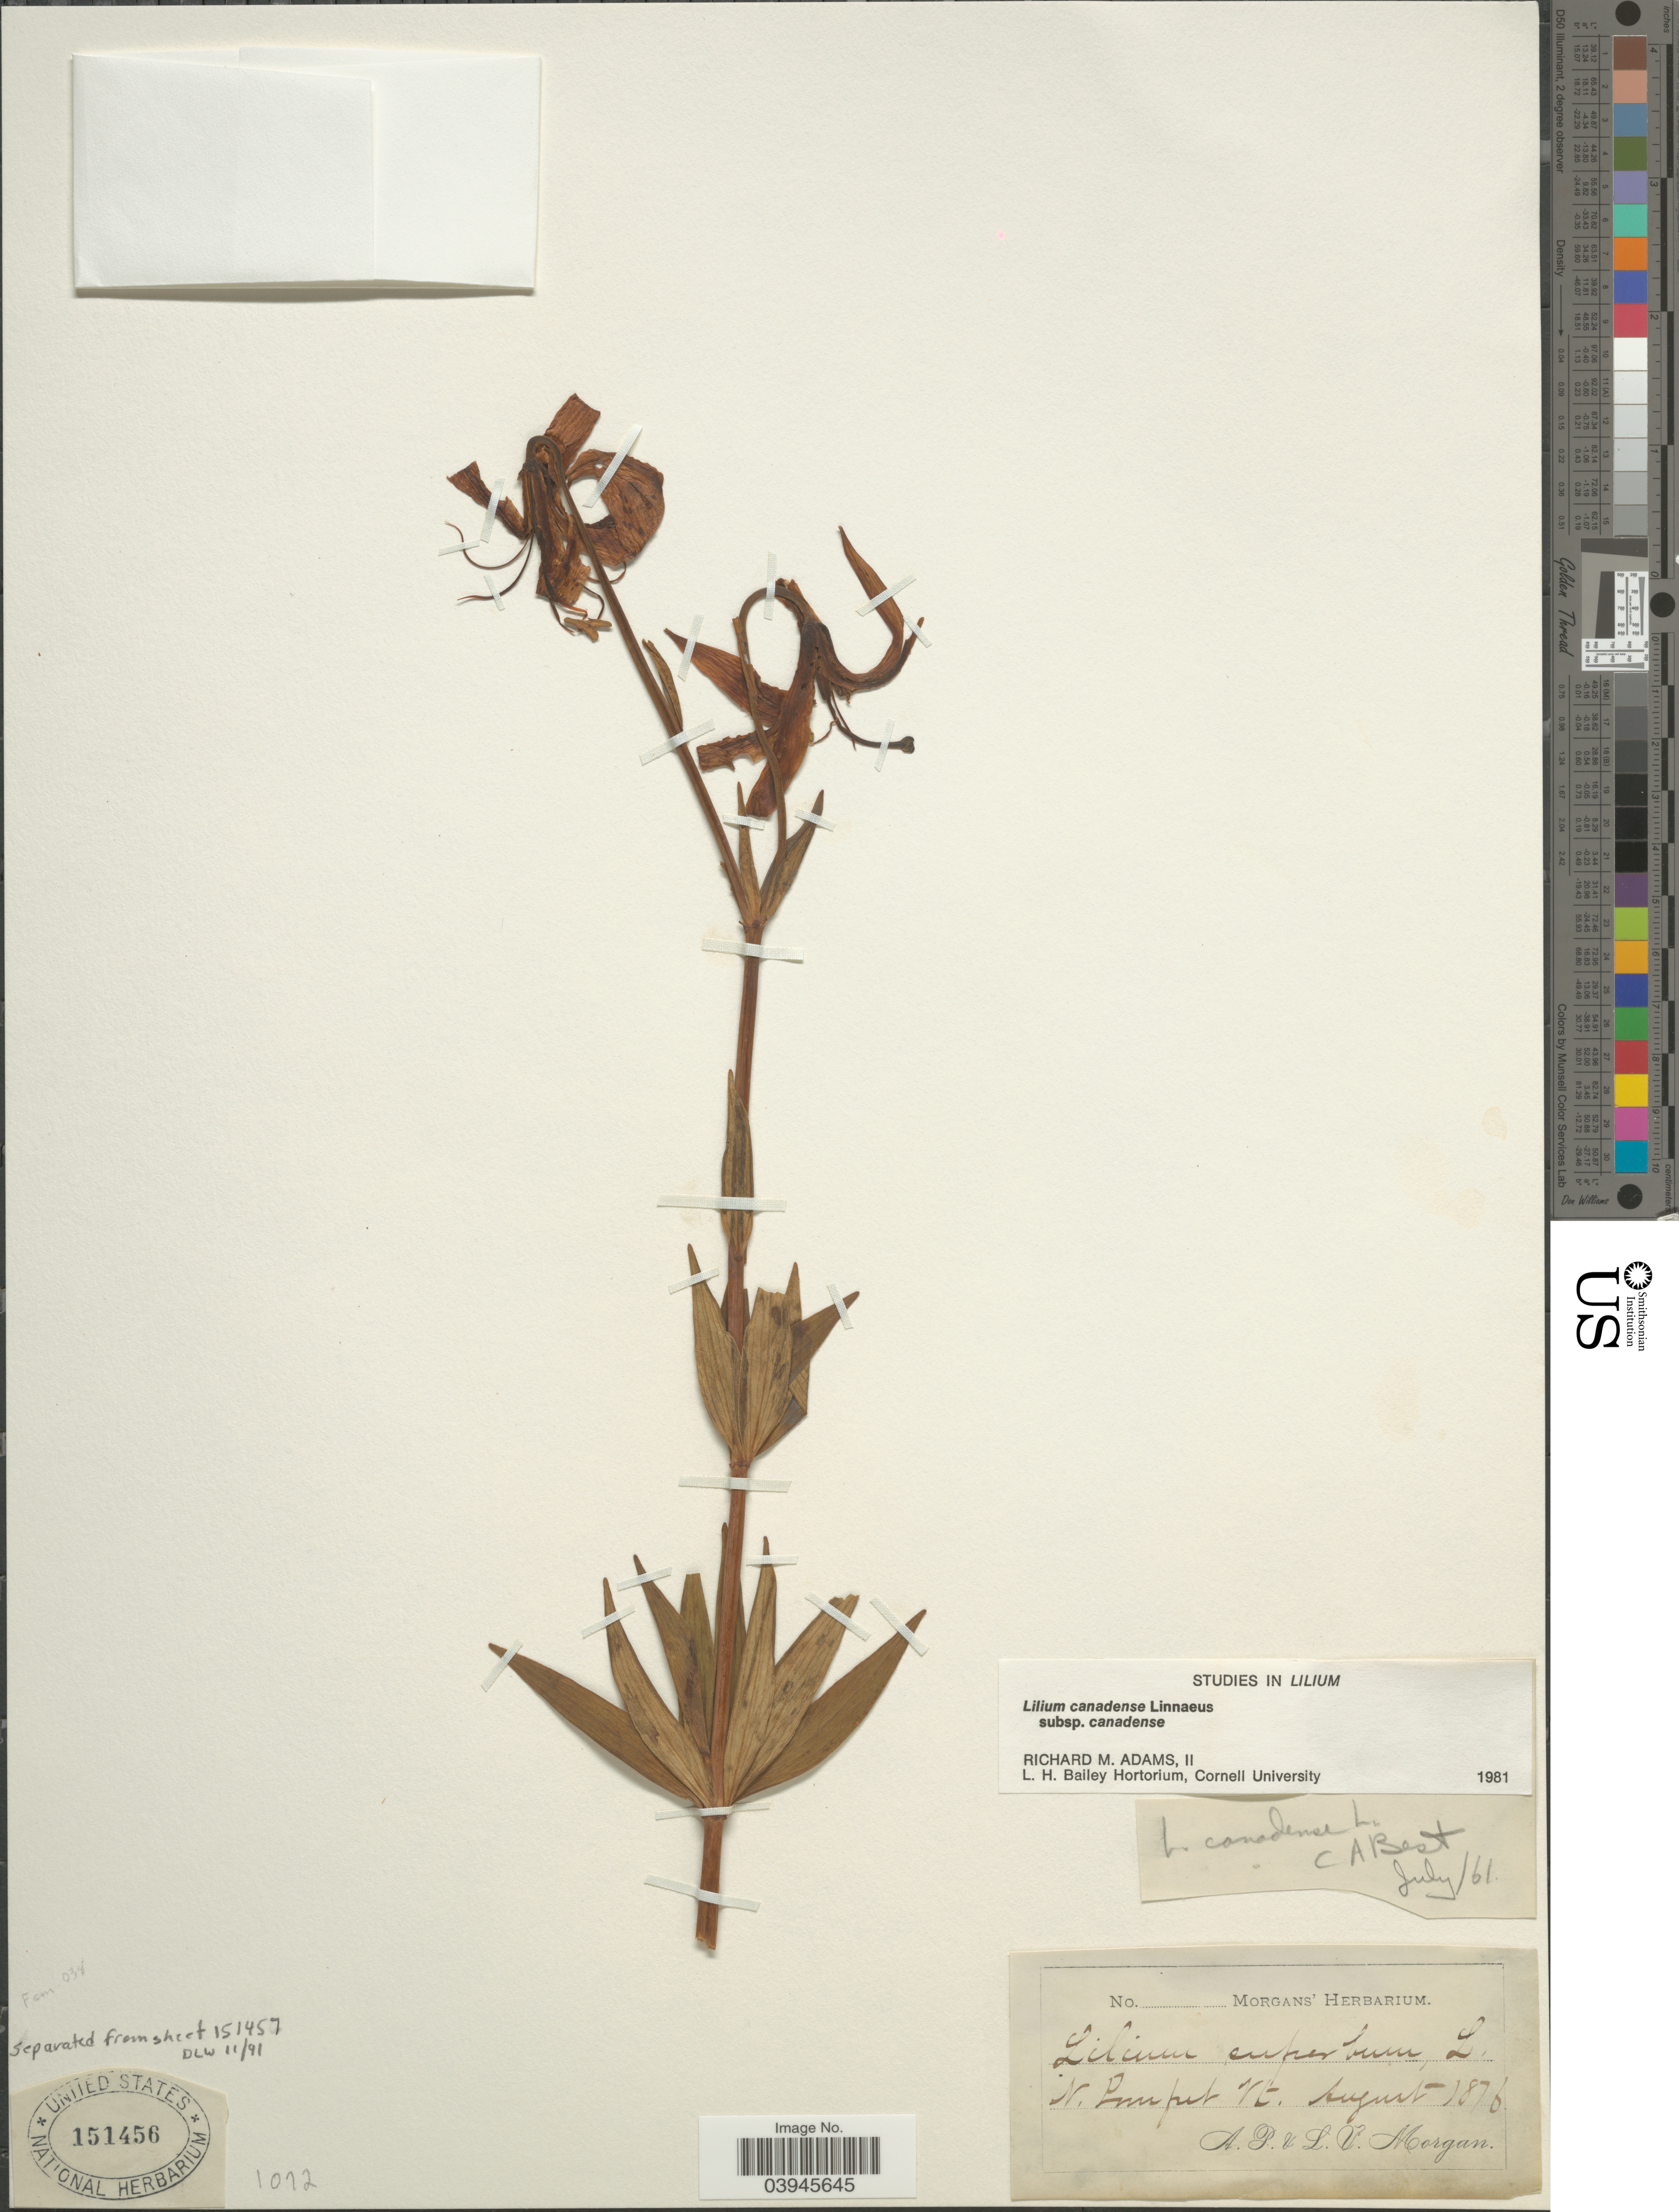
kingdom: Plantae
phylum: Tracheophyta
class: Liliopsida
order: Liliales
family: Liliaceae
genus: Lilium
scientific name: Lilium canadense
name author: L.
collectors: A. Morgan & L. Morgan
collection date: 1876-08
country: United States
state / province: Vermont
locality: N. Pomfret.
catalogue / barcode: US 151456